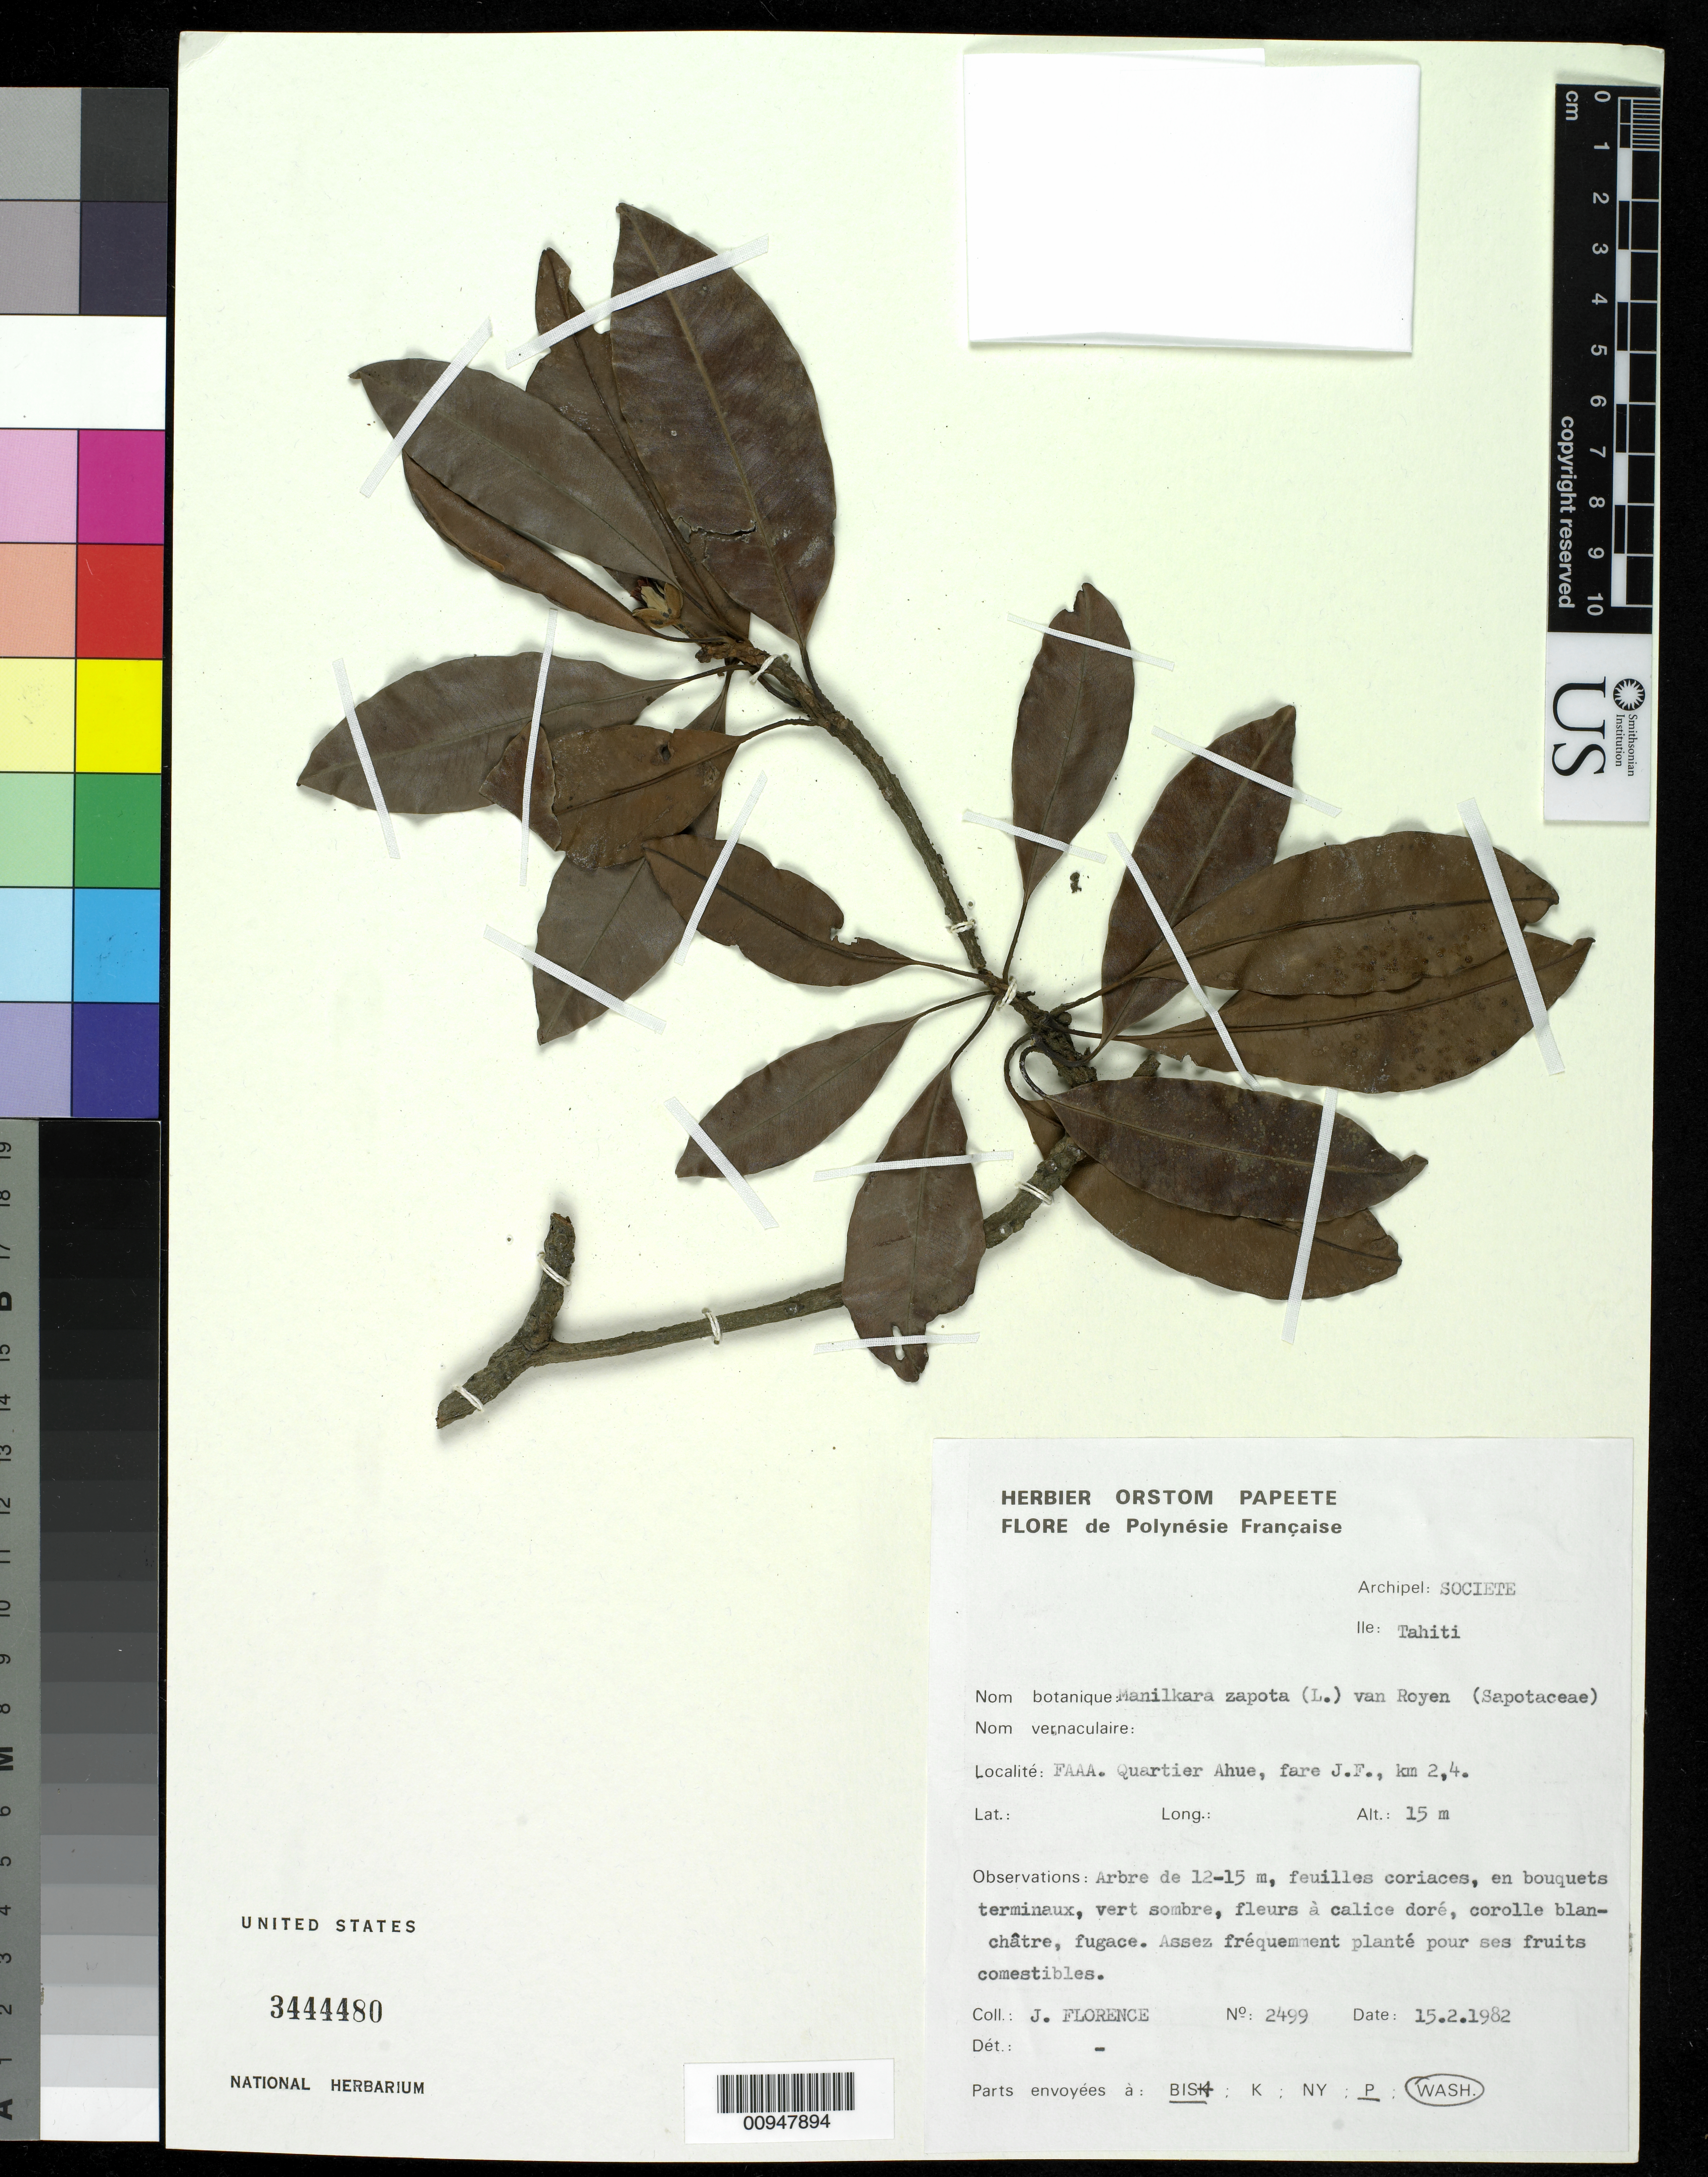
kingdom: Plantae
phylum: Tracheophyta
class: Magnoliopsida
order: Ericales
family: Sapotaceae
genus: Manilkara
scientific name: Manilkara zapota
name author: (L.) P. Royen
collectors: J. Florence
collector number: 2499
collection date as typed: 15 Feb 1982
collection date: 1982-02-15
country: French Polynesia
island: Tahiti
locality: FAA. quarter Ahue, fare J.F. 2.4 km's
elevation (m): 15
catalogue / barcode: US 3444480